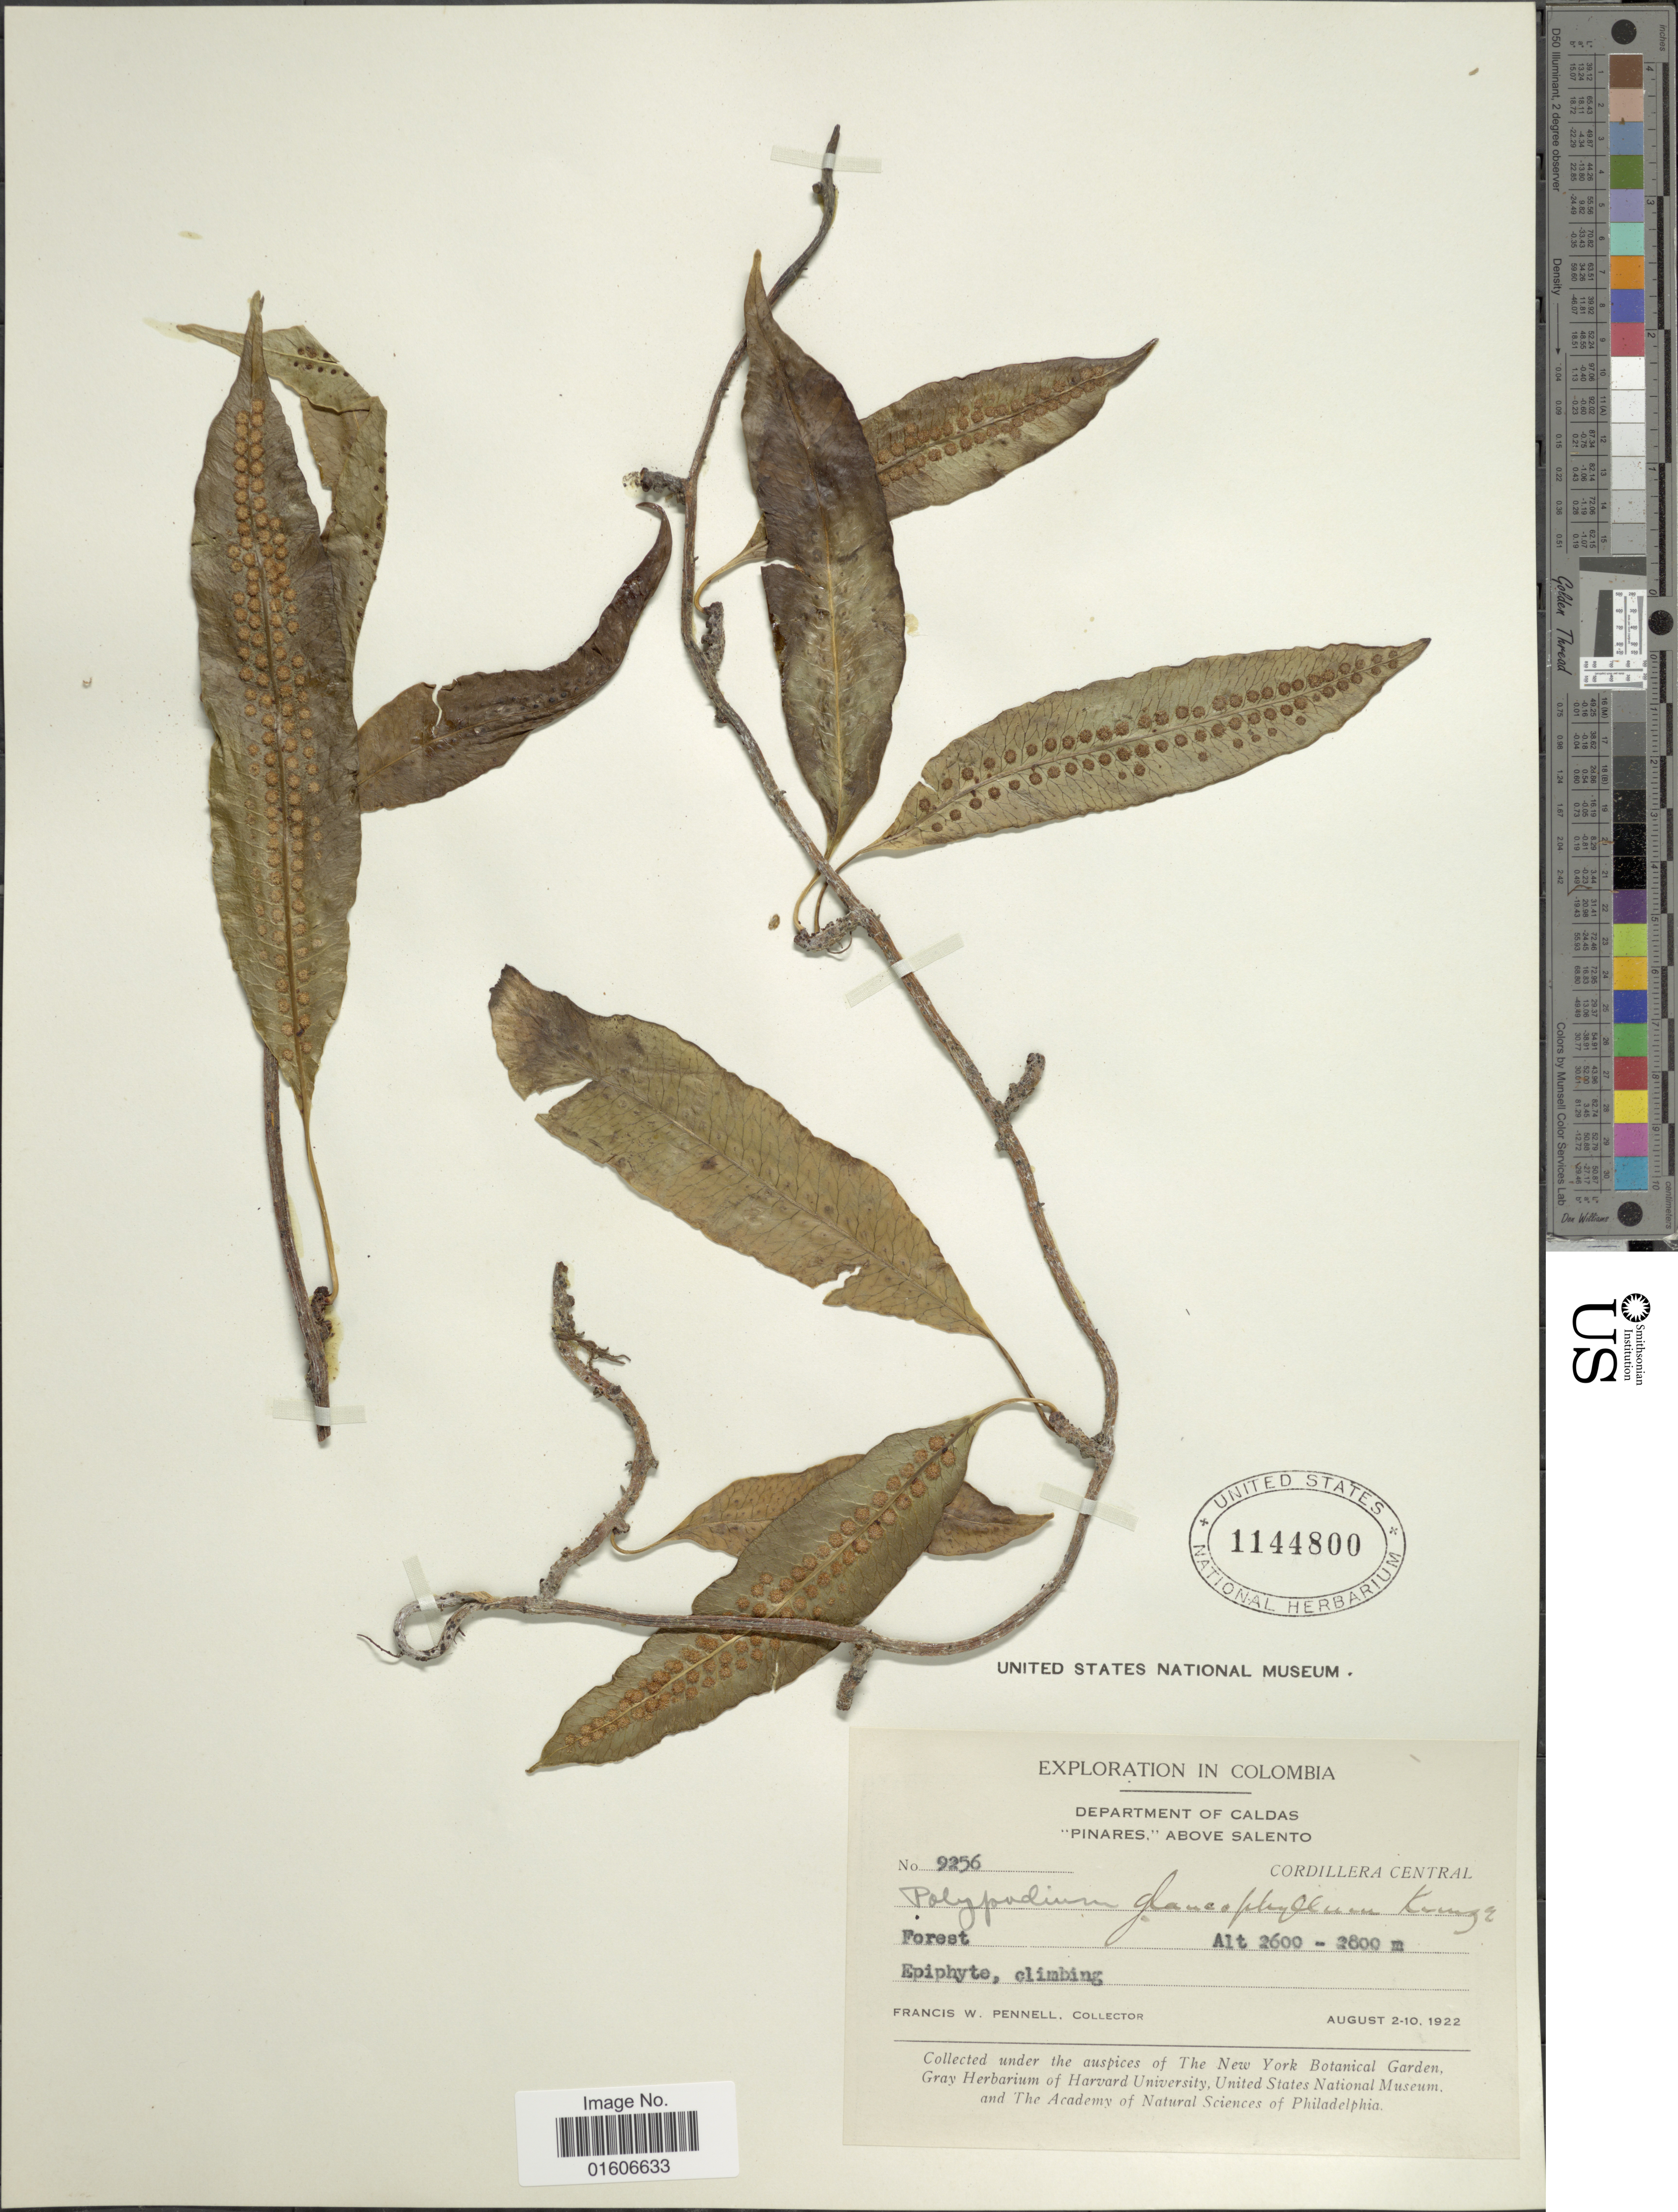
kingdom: Plantae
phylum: Tracheophyta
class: Polypodiopsida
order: Polypodiales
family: Polypodiaceae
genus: Serpocaulon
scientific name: Serpocaulon levigatum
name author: (Cav.) A.R. Sm.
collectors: F. W. Pennell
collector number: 9256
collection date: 1922-08-02/1922-08-10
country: Colombia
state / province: Caldas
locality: Department of Caldas. "Pinares", above Salento. Cordillera Central.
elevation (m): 2600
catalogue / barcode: US 1144800